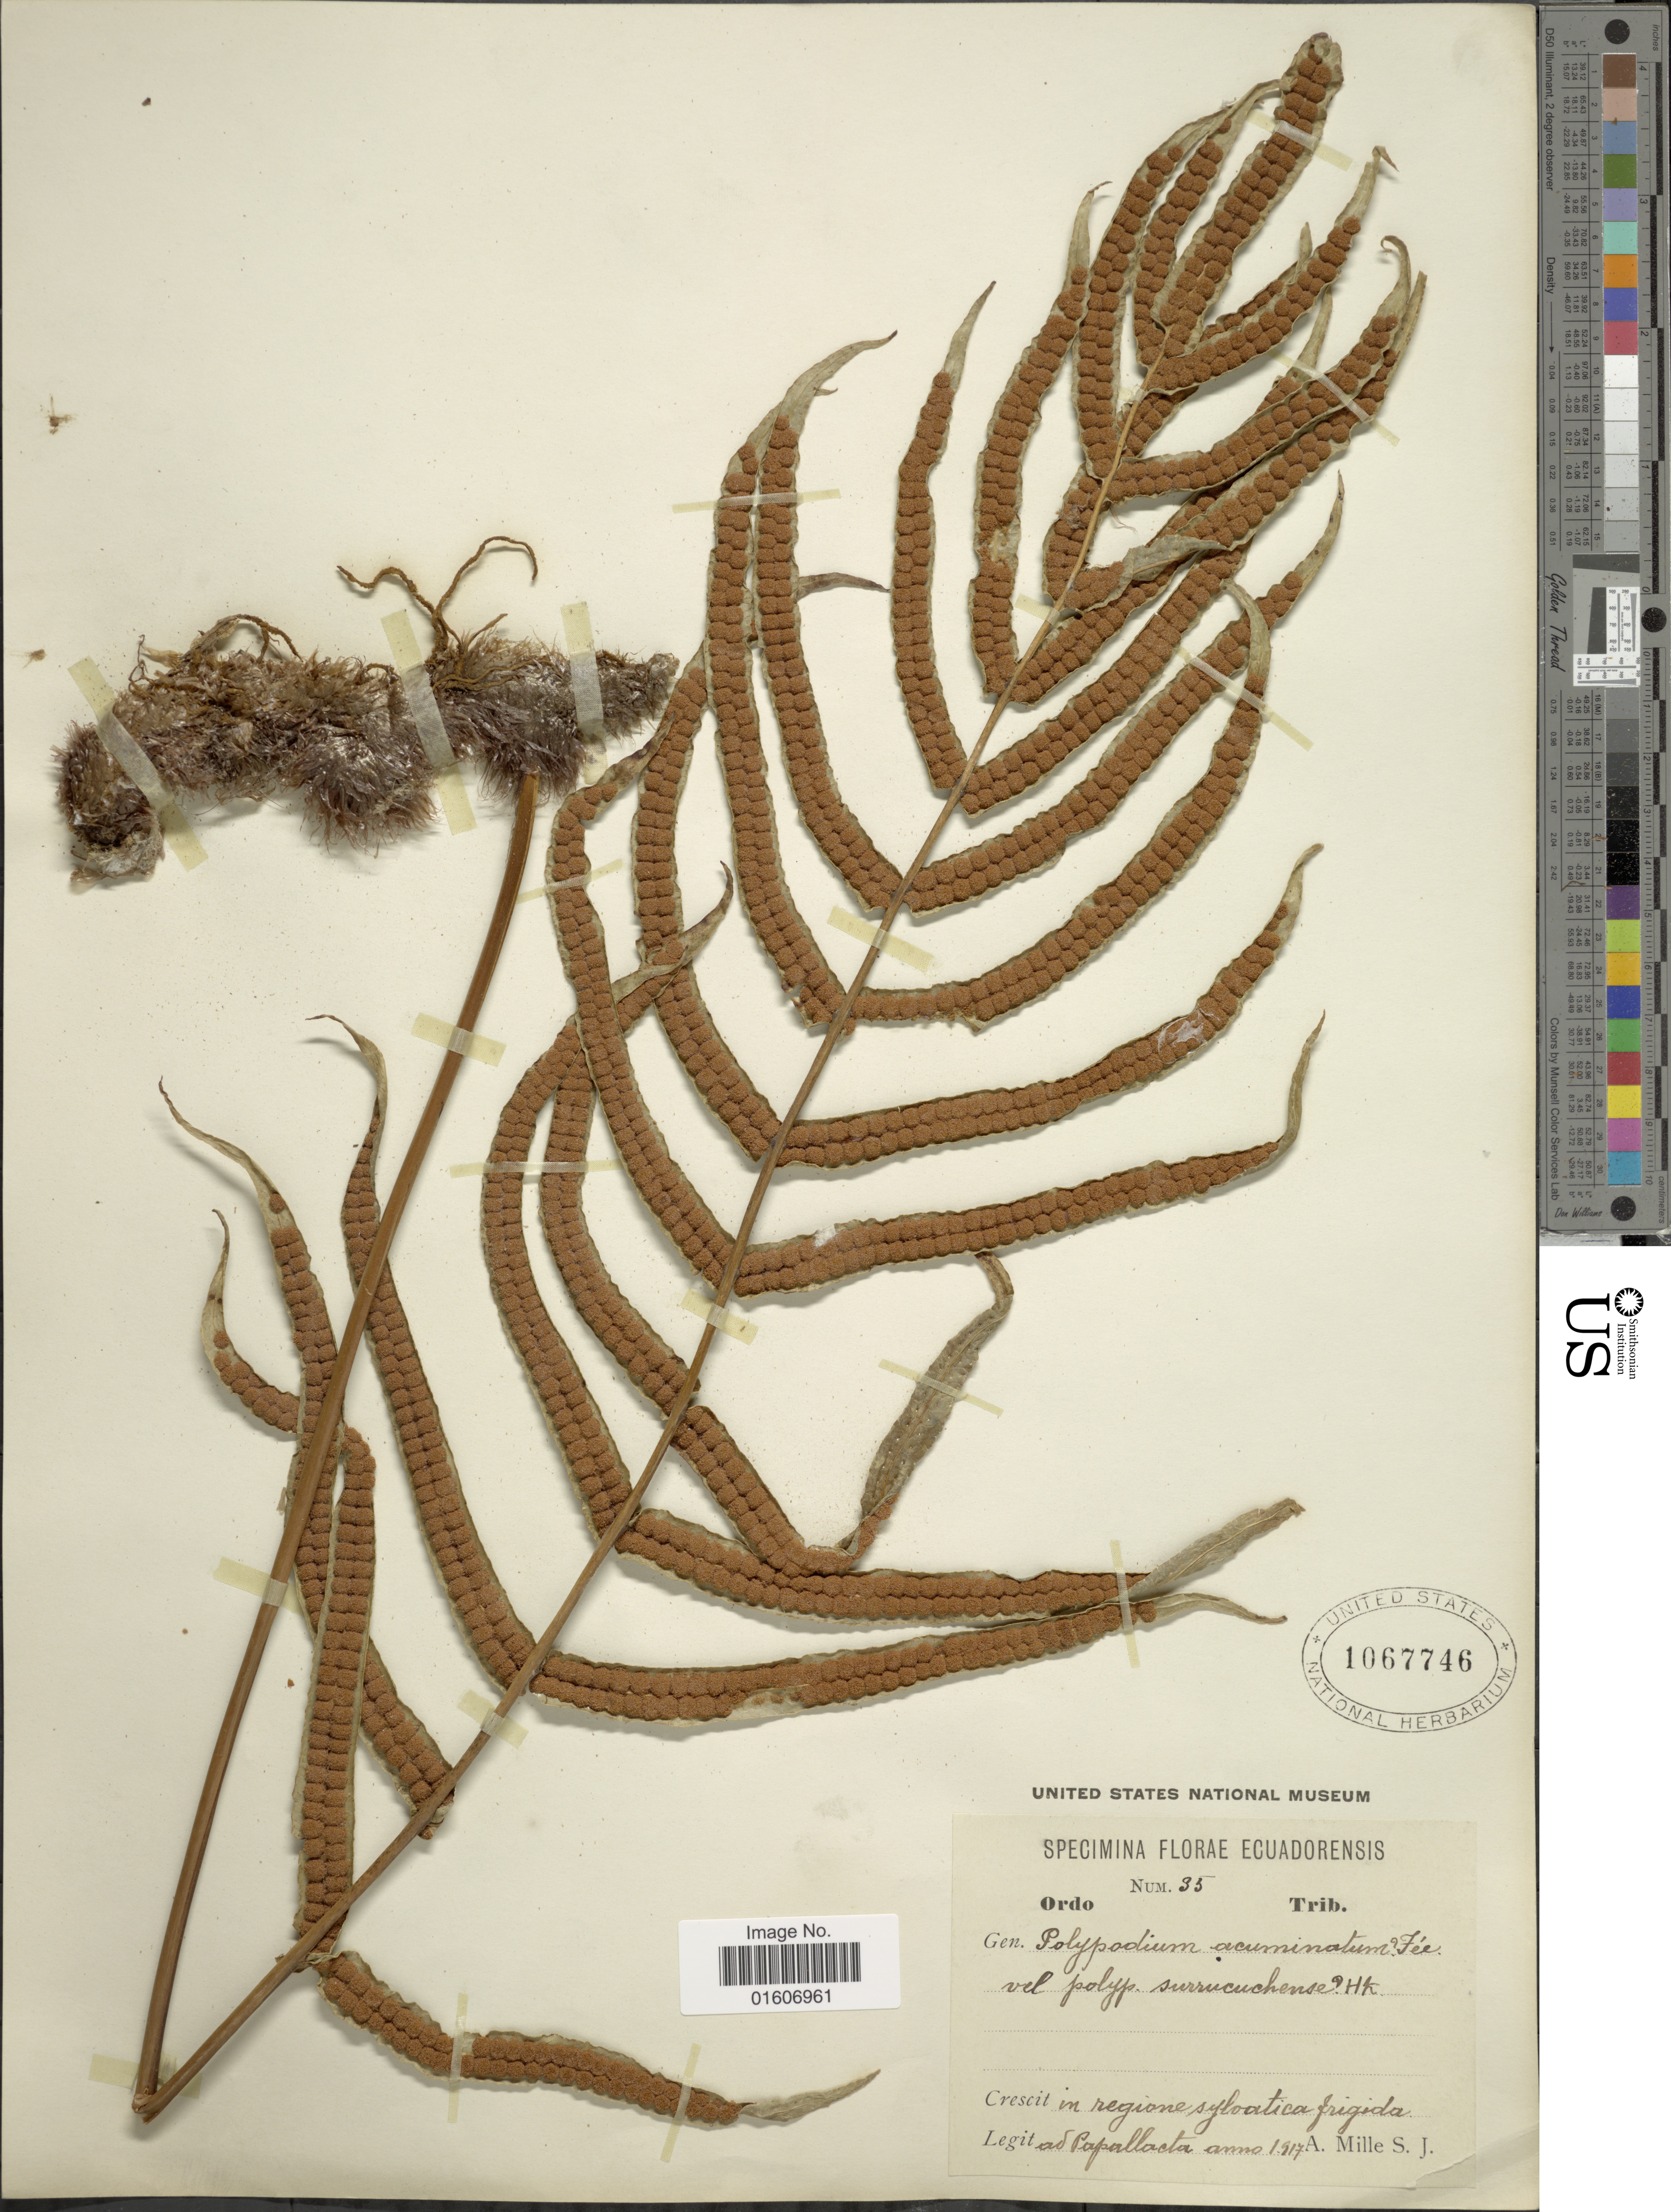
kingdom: Plantae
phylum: Tracheophyta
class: Polypodiopsida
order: Polypodiales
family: Polypodiaceae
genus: Serpocaulon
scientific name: Serpocaulon sessilifolium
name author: (Desv.) A.R. Sm.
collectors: A. Mille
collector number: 35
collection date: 1917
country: Ecuador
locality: In regione sylvatica frigida ad Papallacta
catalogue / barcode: US 1067746